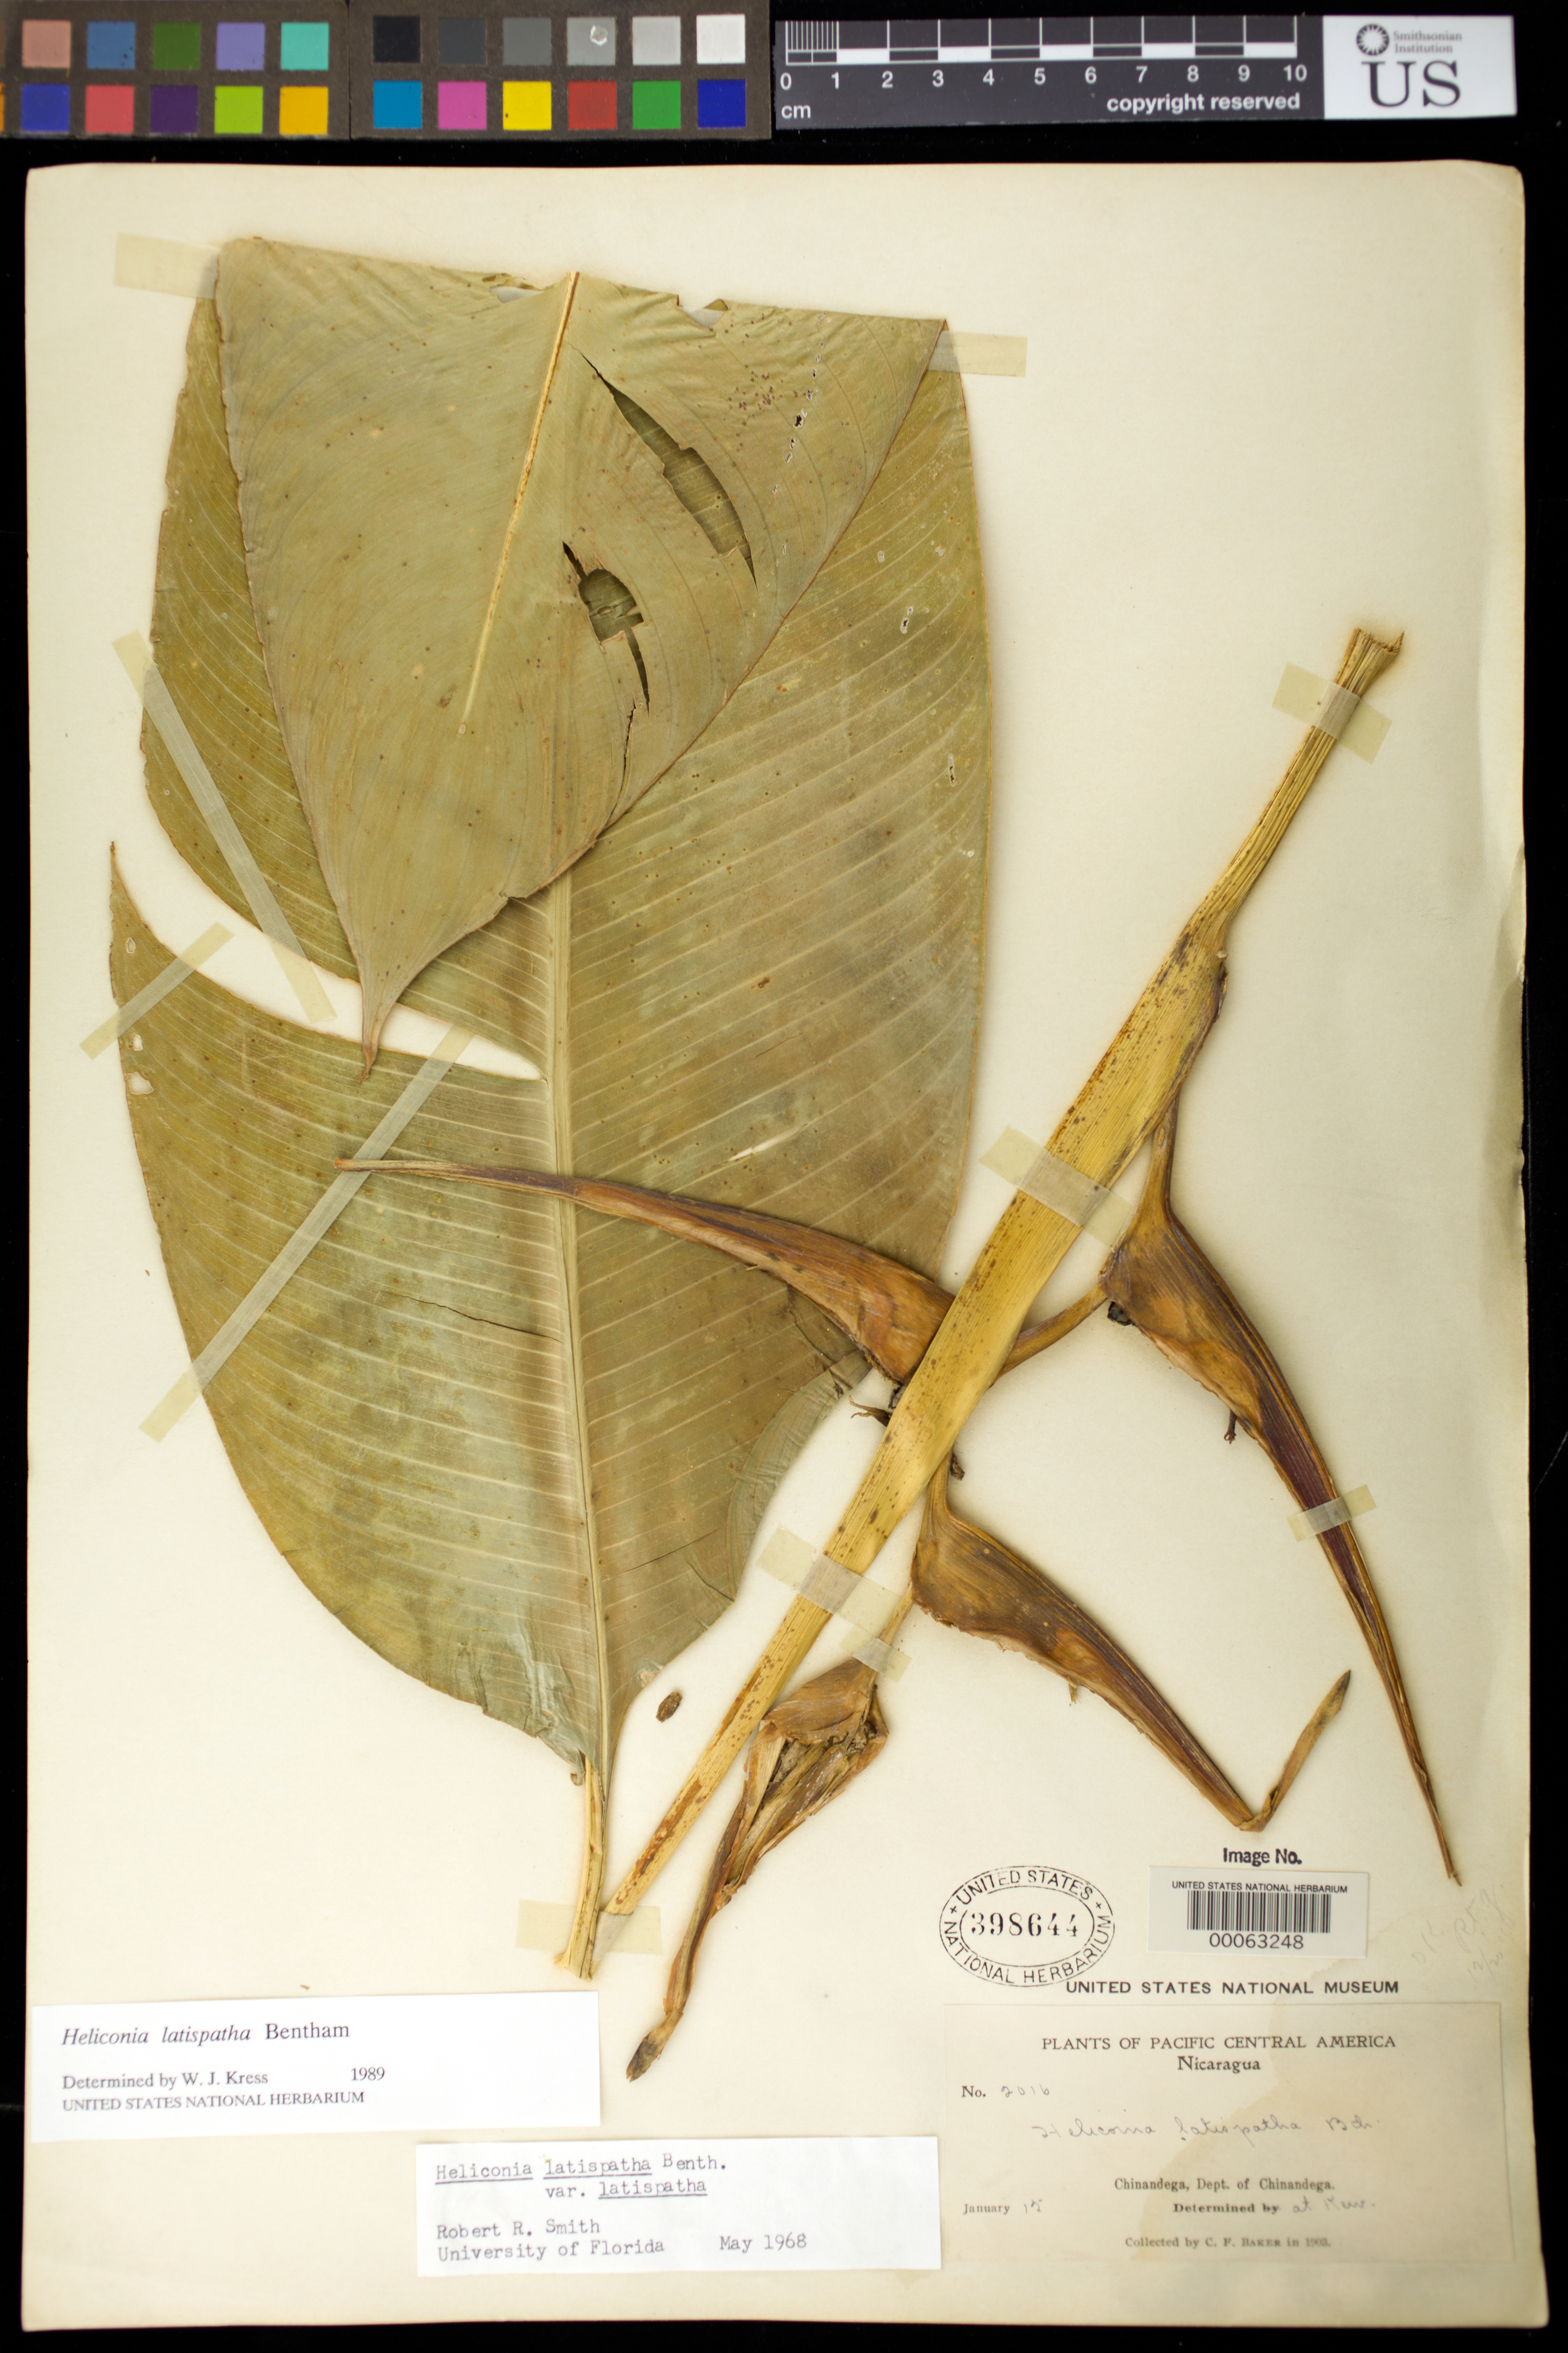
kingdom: Plantae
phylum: Tracheophyta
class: Liliopsida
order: Zingiberales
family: Heliconiaceae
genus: Heliconia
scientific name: Heliconia latispatha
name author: Benth.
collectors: C. F. Baker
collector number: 2016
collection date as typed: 15 Jan 1903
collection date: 1903-01-15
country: Nicaragua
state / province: Chinandega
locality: Chinandega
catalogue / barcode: US 398644